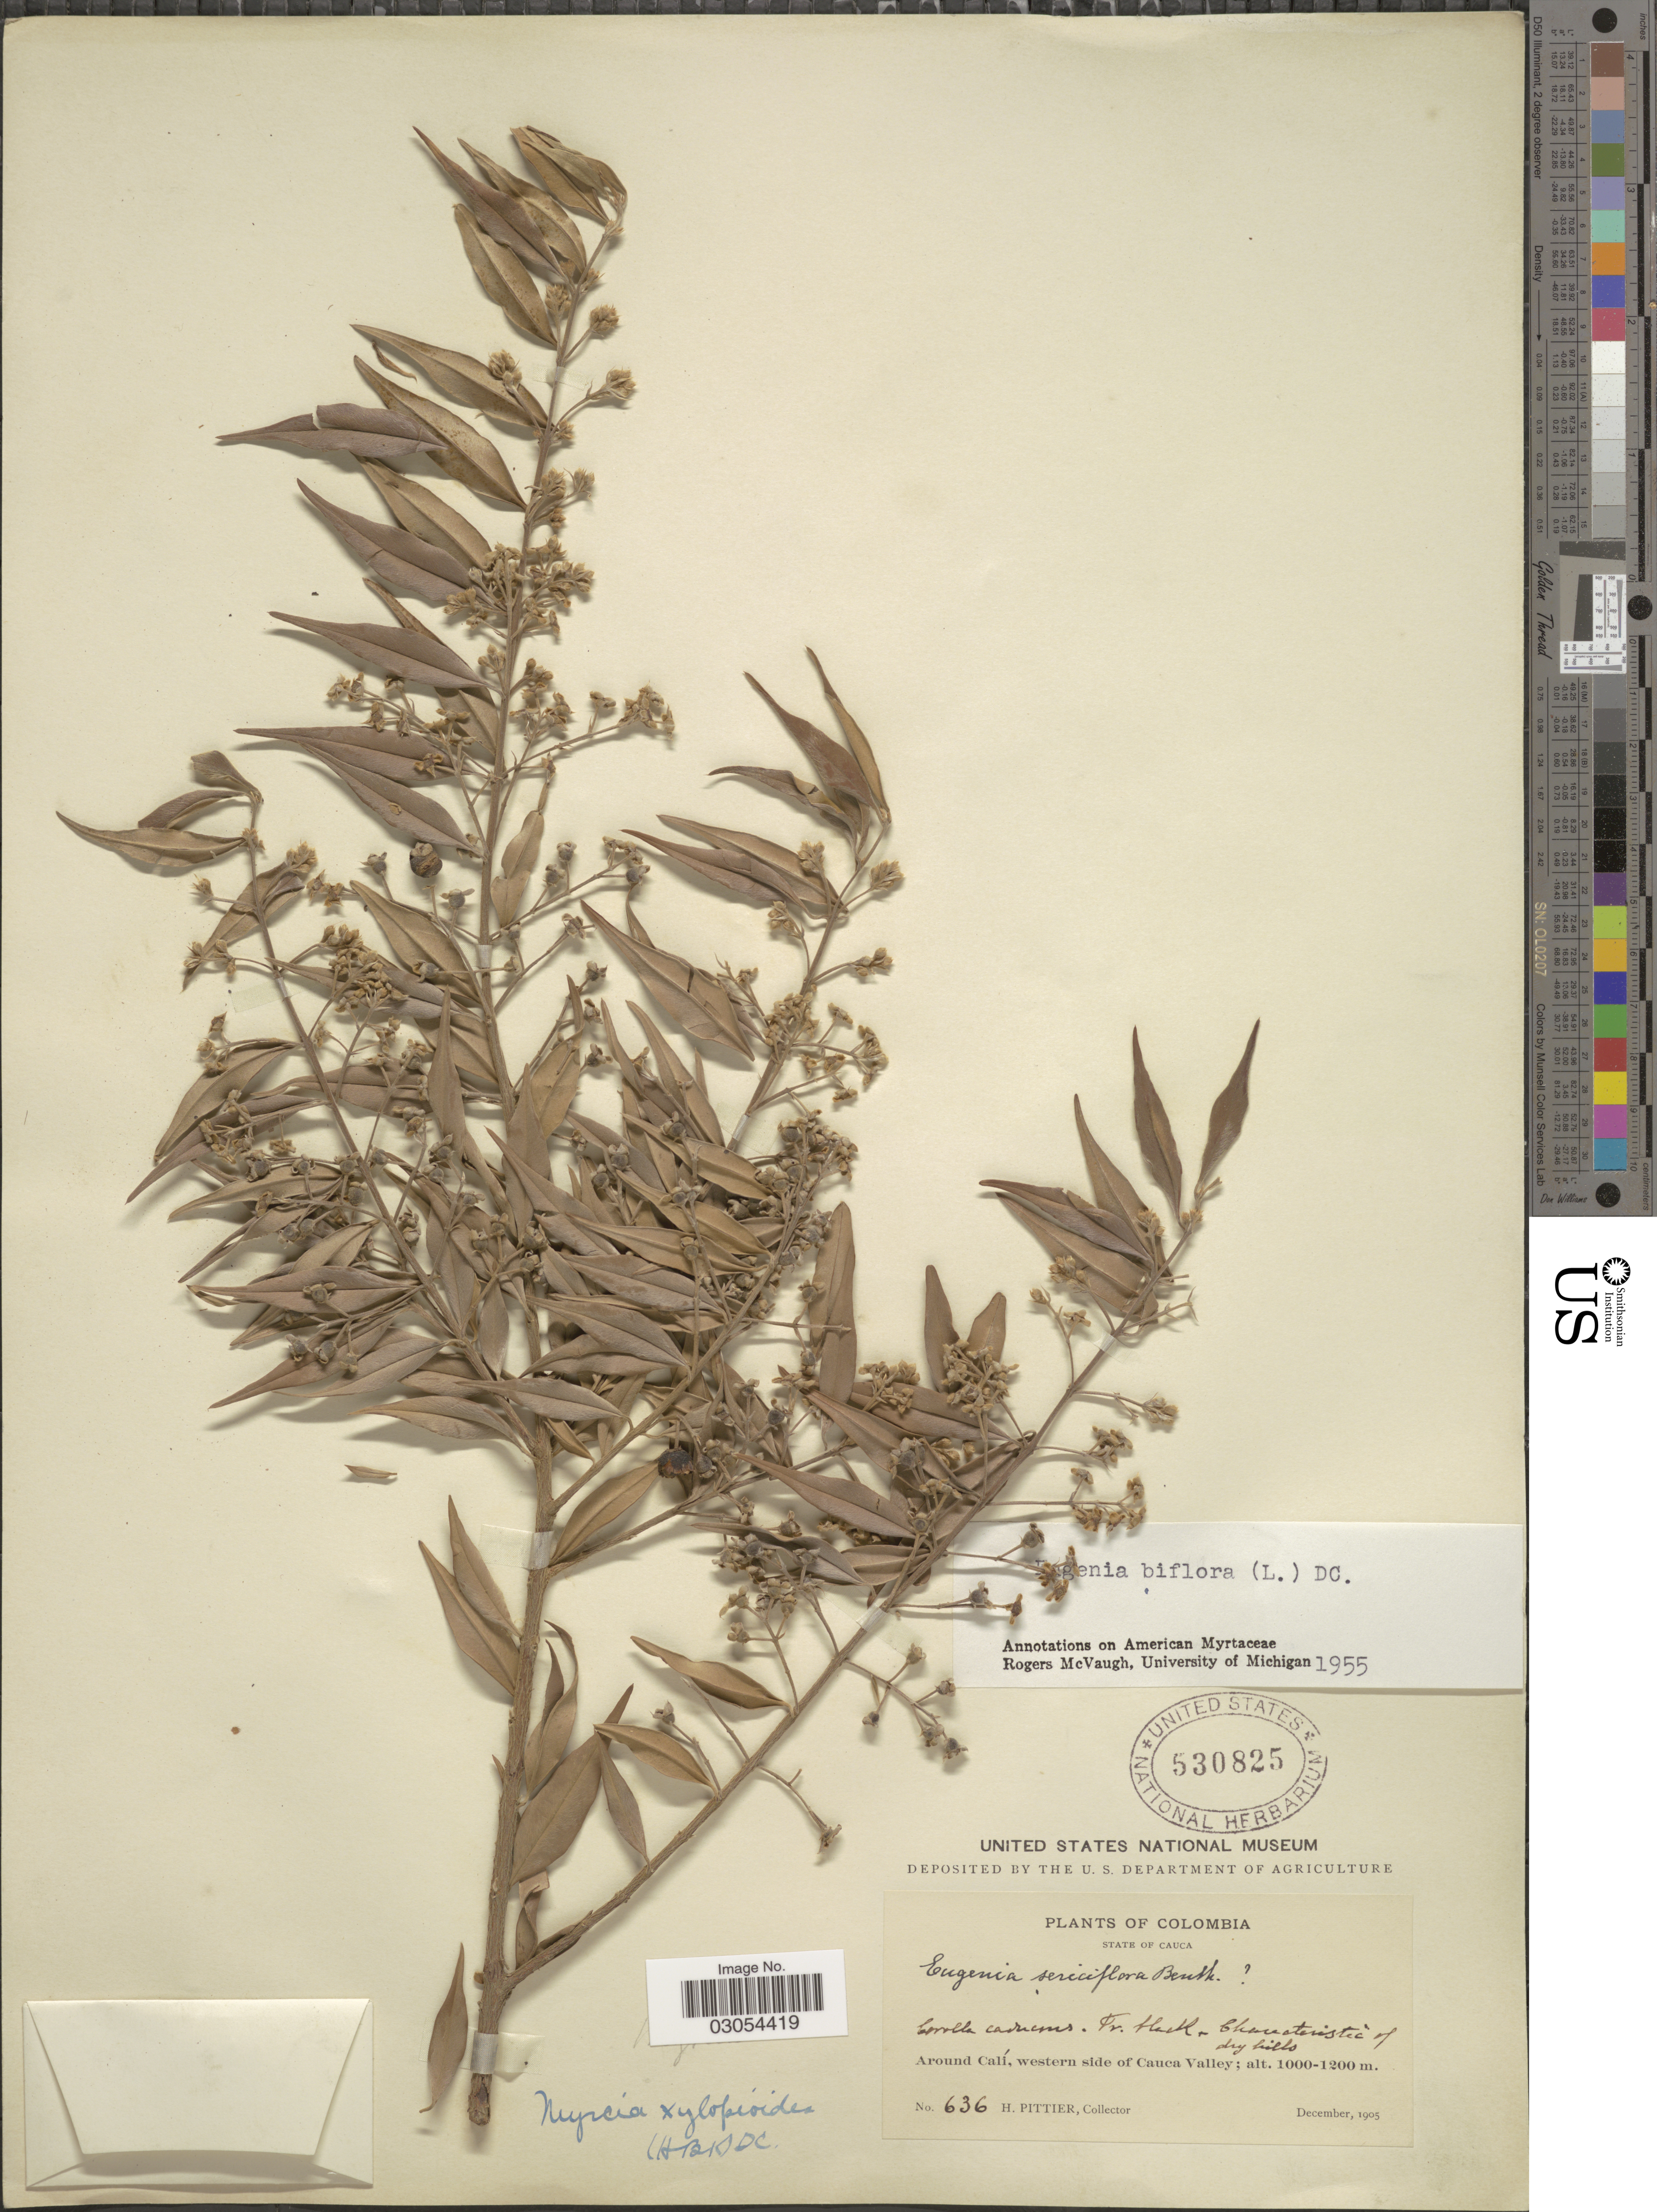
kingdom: Plantae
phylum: Tracheophyta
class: Magnoliopsida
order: Myrtales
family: Myrtaceae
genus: Eugenia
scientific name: Eugenia biflora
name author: (L.) DC.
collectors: H. F. Pittier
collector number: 636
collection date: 1905-12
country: Colombia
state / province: Cauca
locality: Around Calí, western side of Cauca Valley.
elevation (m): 1000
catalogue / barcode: US 530825